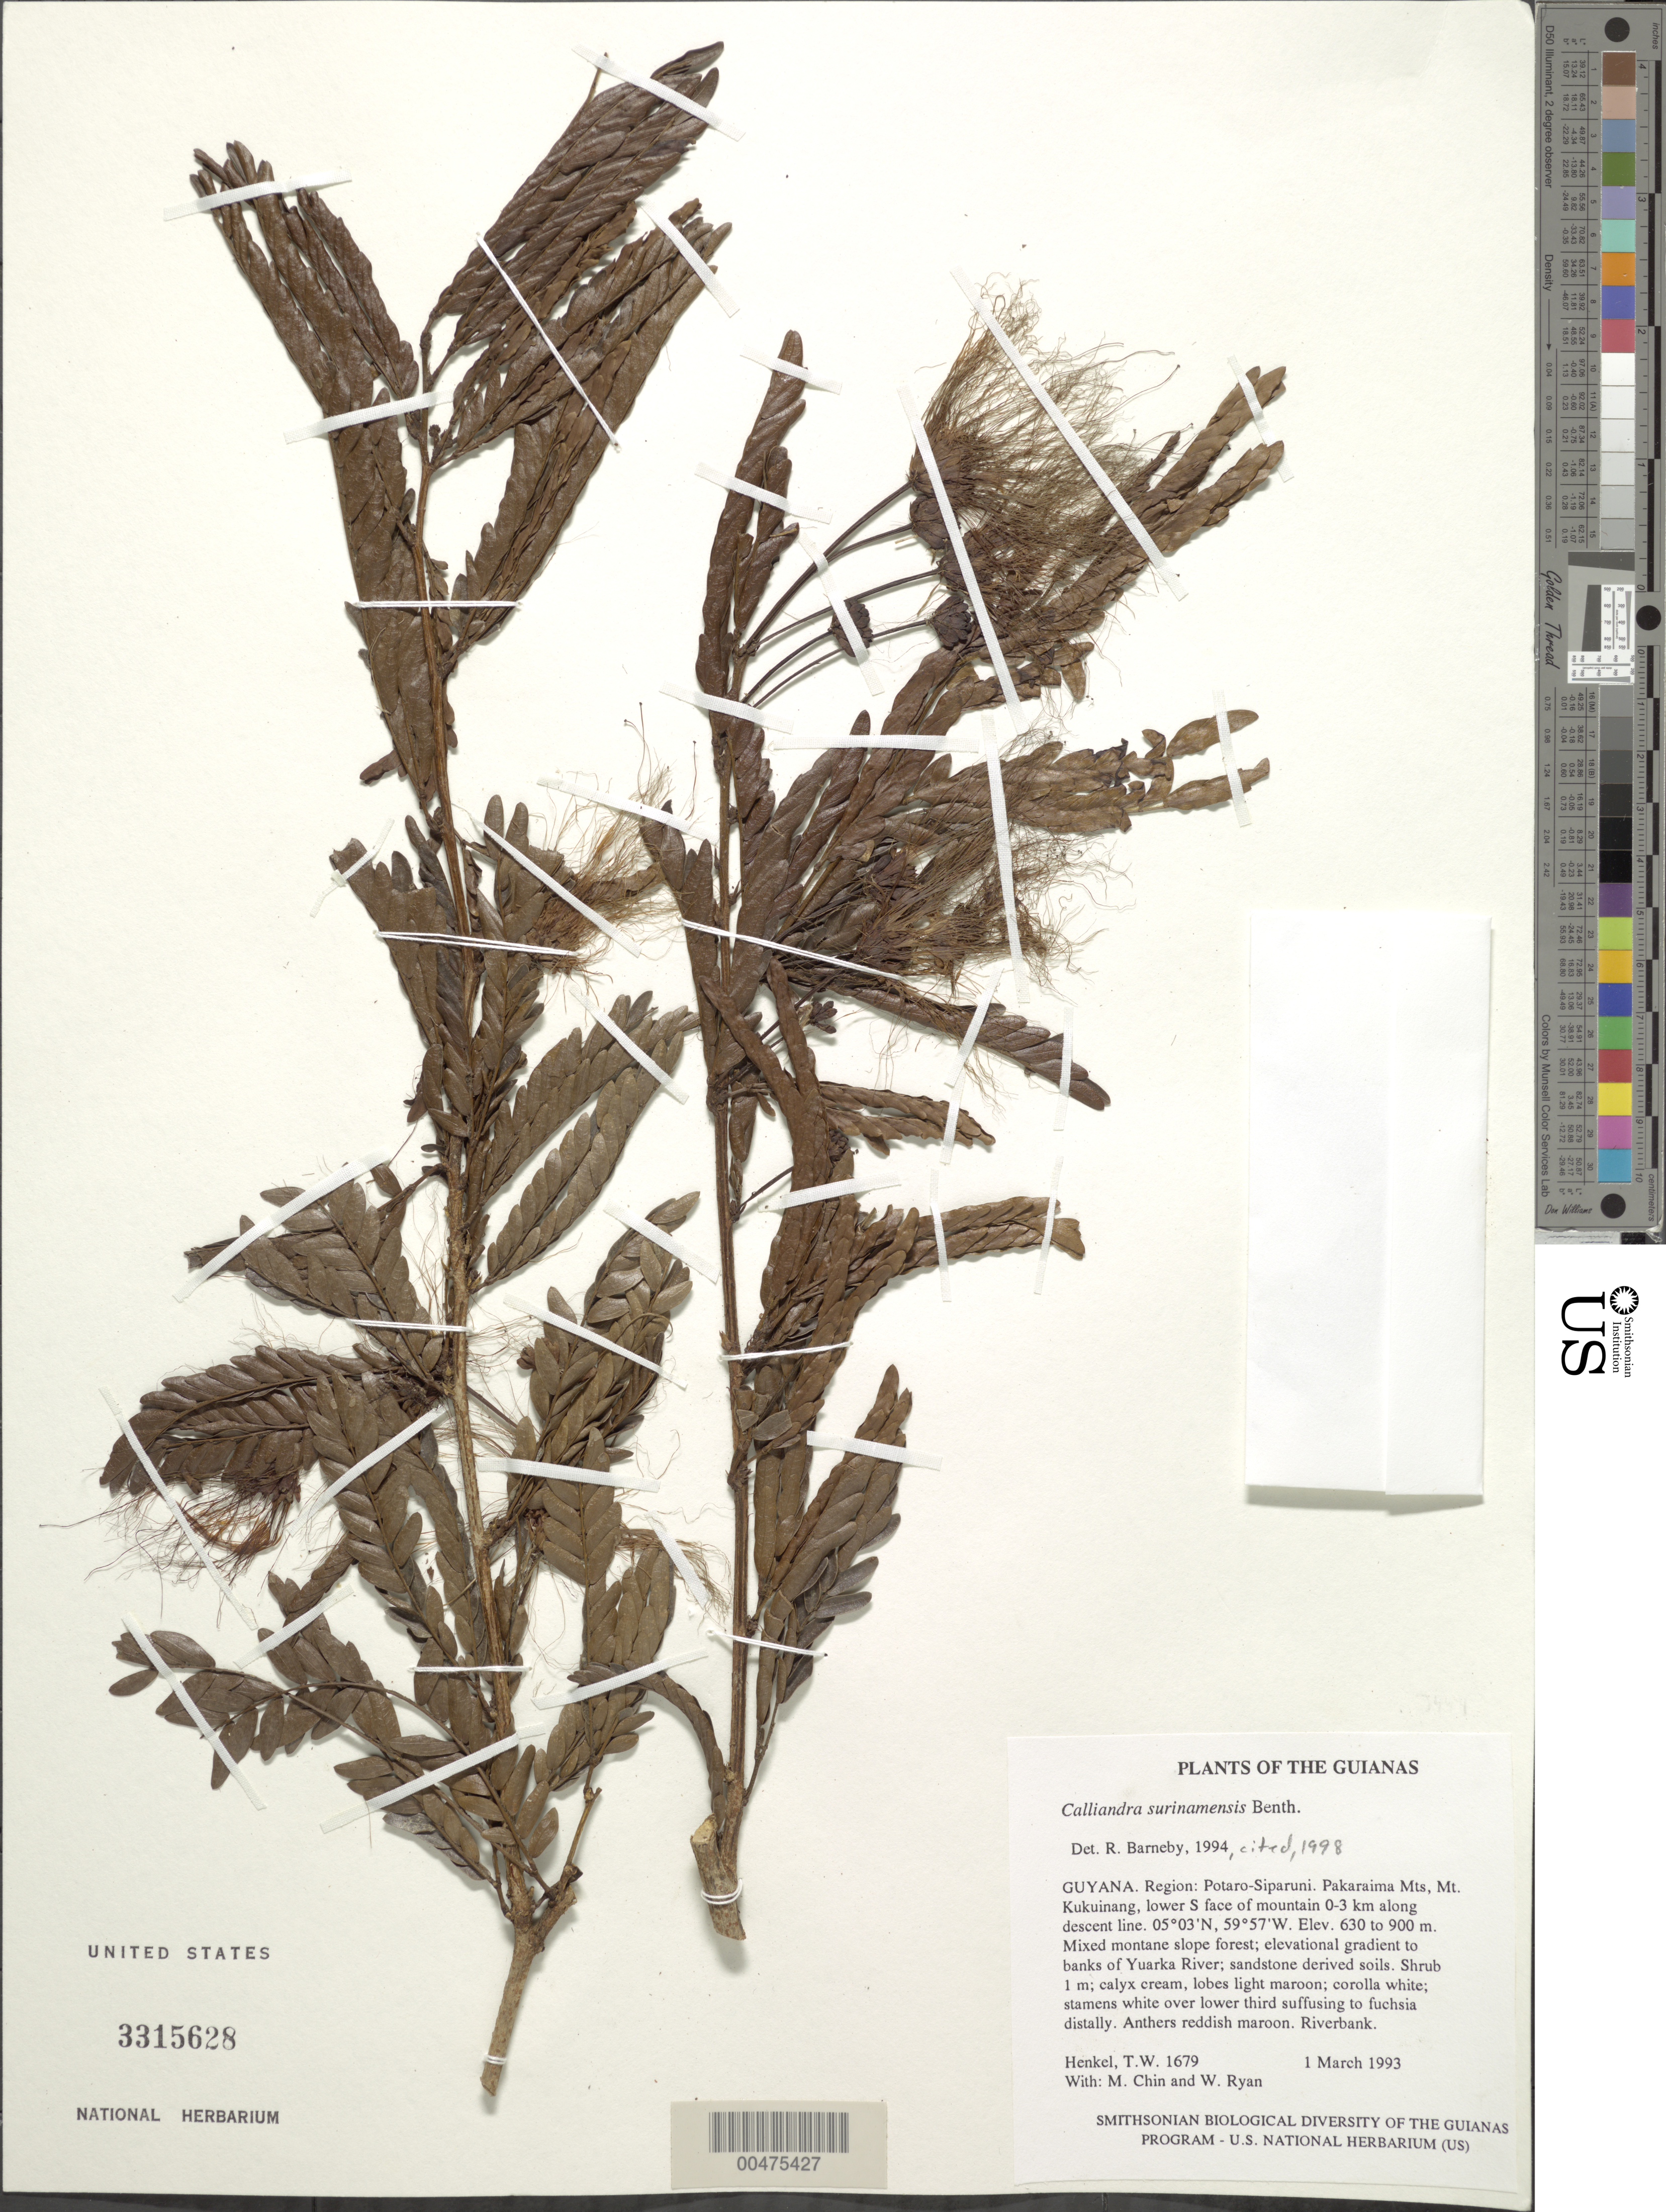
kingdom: Plantae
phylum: Tracheophyta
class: Magnoliopsida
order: Fabales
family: Fabaceae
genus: Calliandra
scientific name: Calliandra surinamensis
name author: Benth.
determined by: Barneby, Rupert C., (NY)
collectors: T. Henkel, M. Chin & W. Ryan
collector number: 1679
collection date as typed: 1 March 1993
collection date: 1993-03-01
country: Guyana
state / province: Potaro-Siparuni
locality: Pakaraima Mts, Mt. Kukuinang, lower S face of mountain 0-3 km along descent line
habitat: Mixed montane slope forest; elevational gradient to banks of Yuarka River; sandstone derived soils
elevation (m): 630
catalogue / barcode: US 3315628